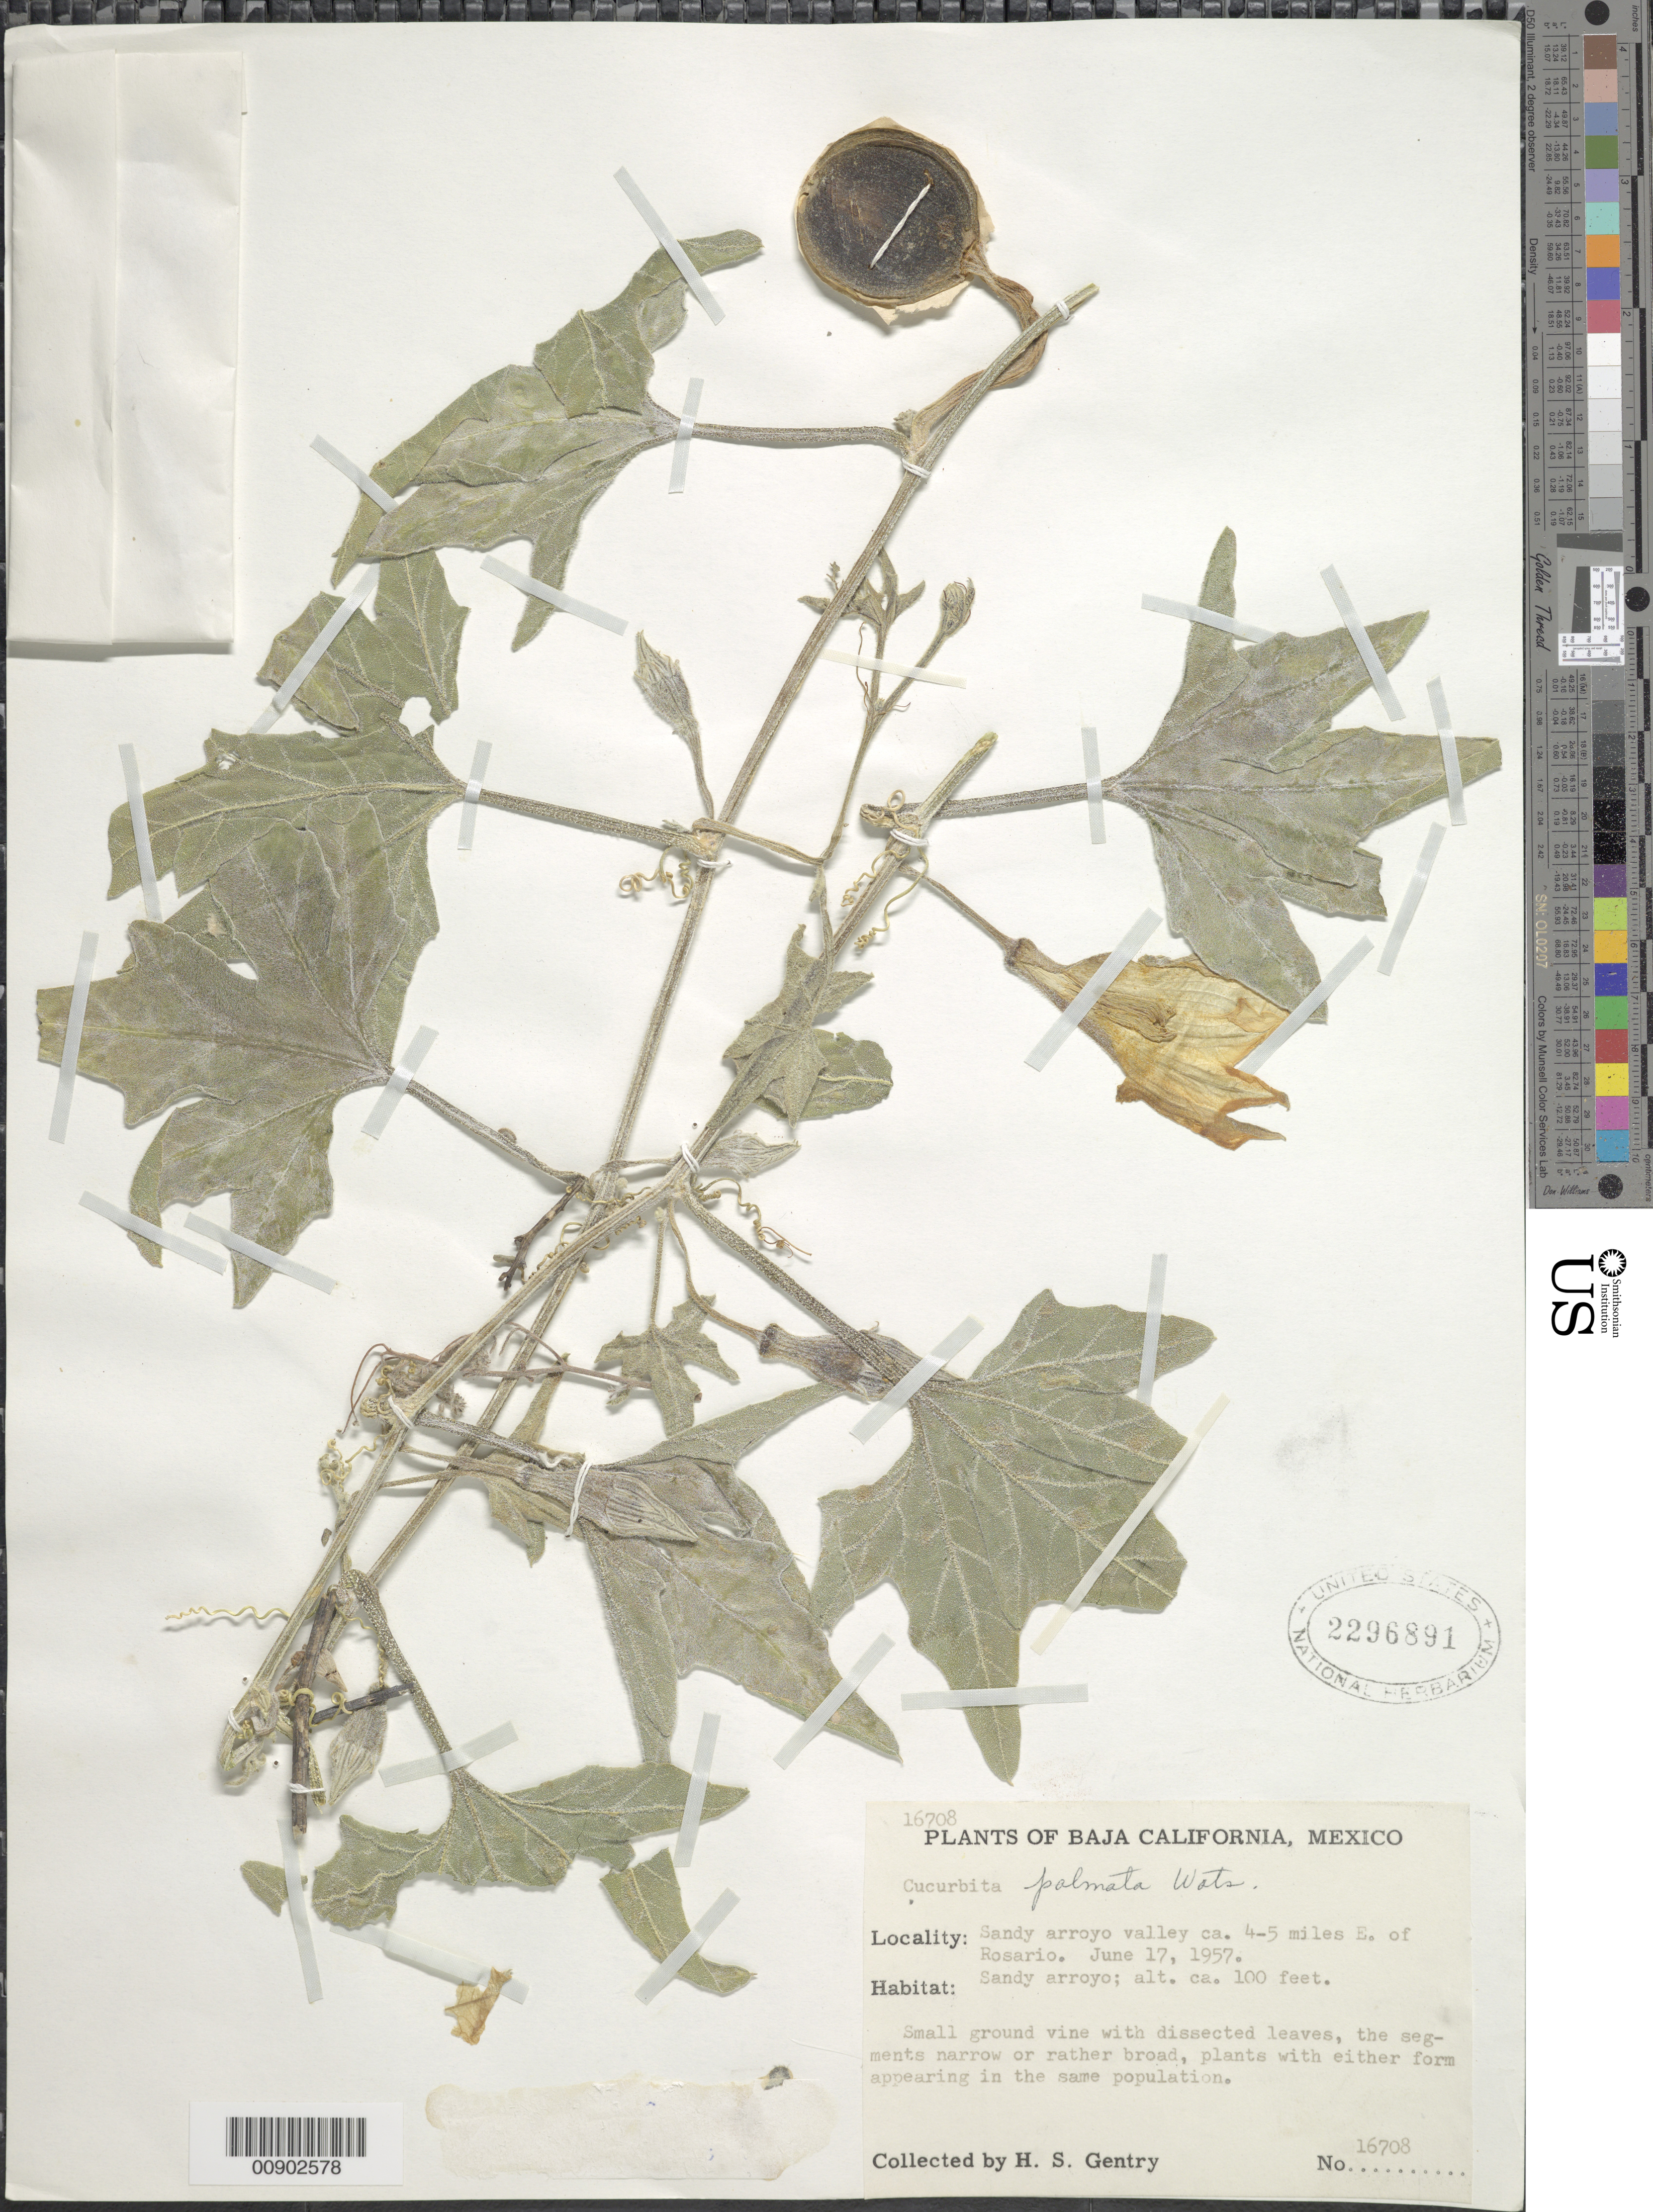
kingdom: Plantae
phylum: Tracheophyta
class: Magnoliopsida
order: Cucurbitales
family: Cucurbitaceae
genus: Cucurbita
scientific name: Cucurbita palmata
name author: S. Watson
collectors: H. S. Gentry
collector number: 16708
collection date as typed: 17 Jun 1957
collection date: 1957-06-17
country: Mexico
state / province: Baja California Norte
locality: Sandy arroyo valley ca. 4-5 miles E. of Rosario, Baja California.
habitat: Sandy arroyo.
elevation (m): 30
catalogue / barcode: US 2296891